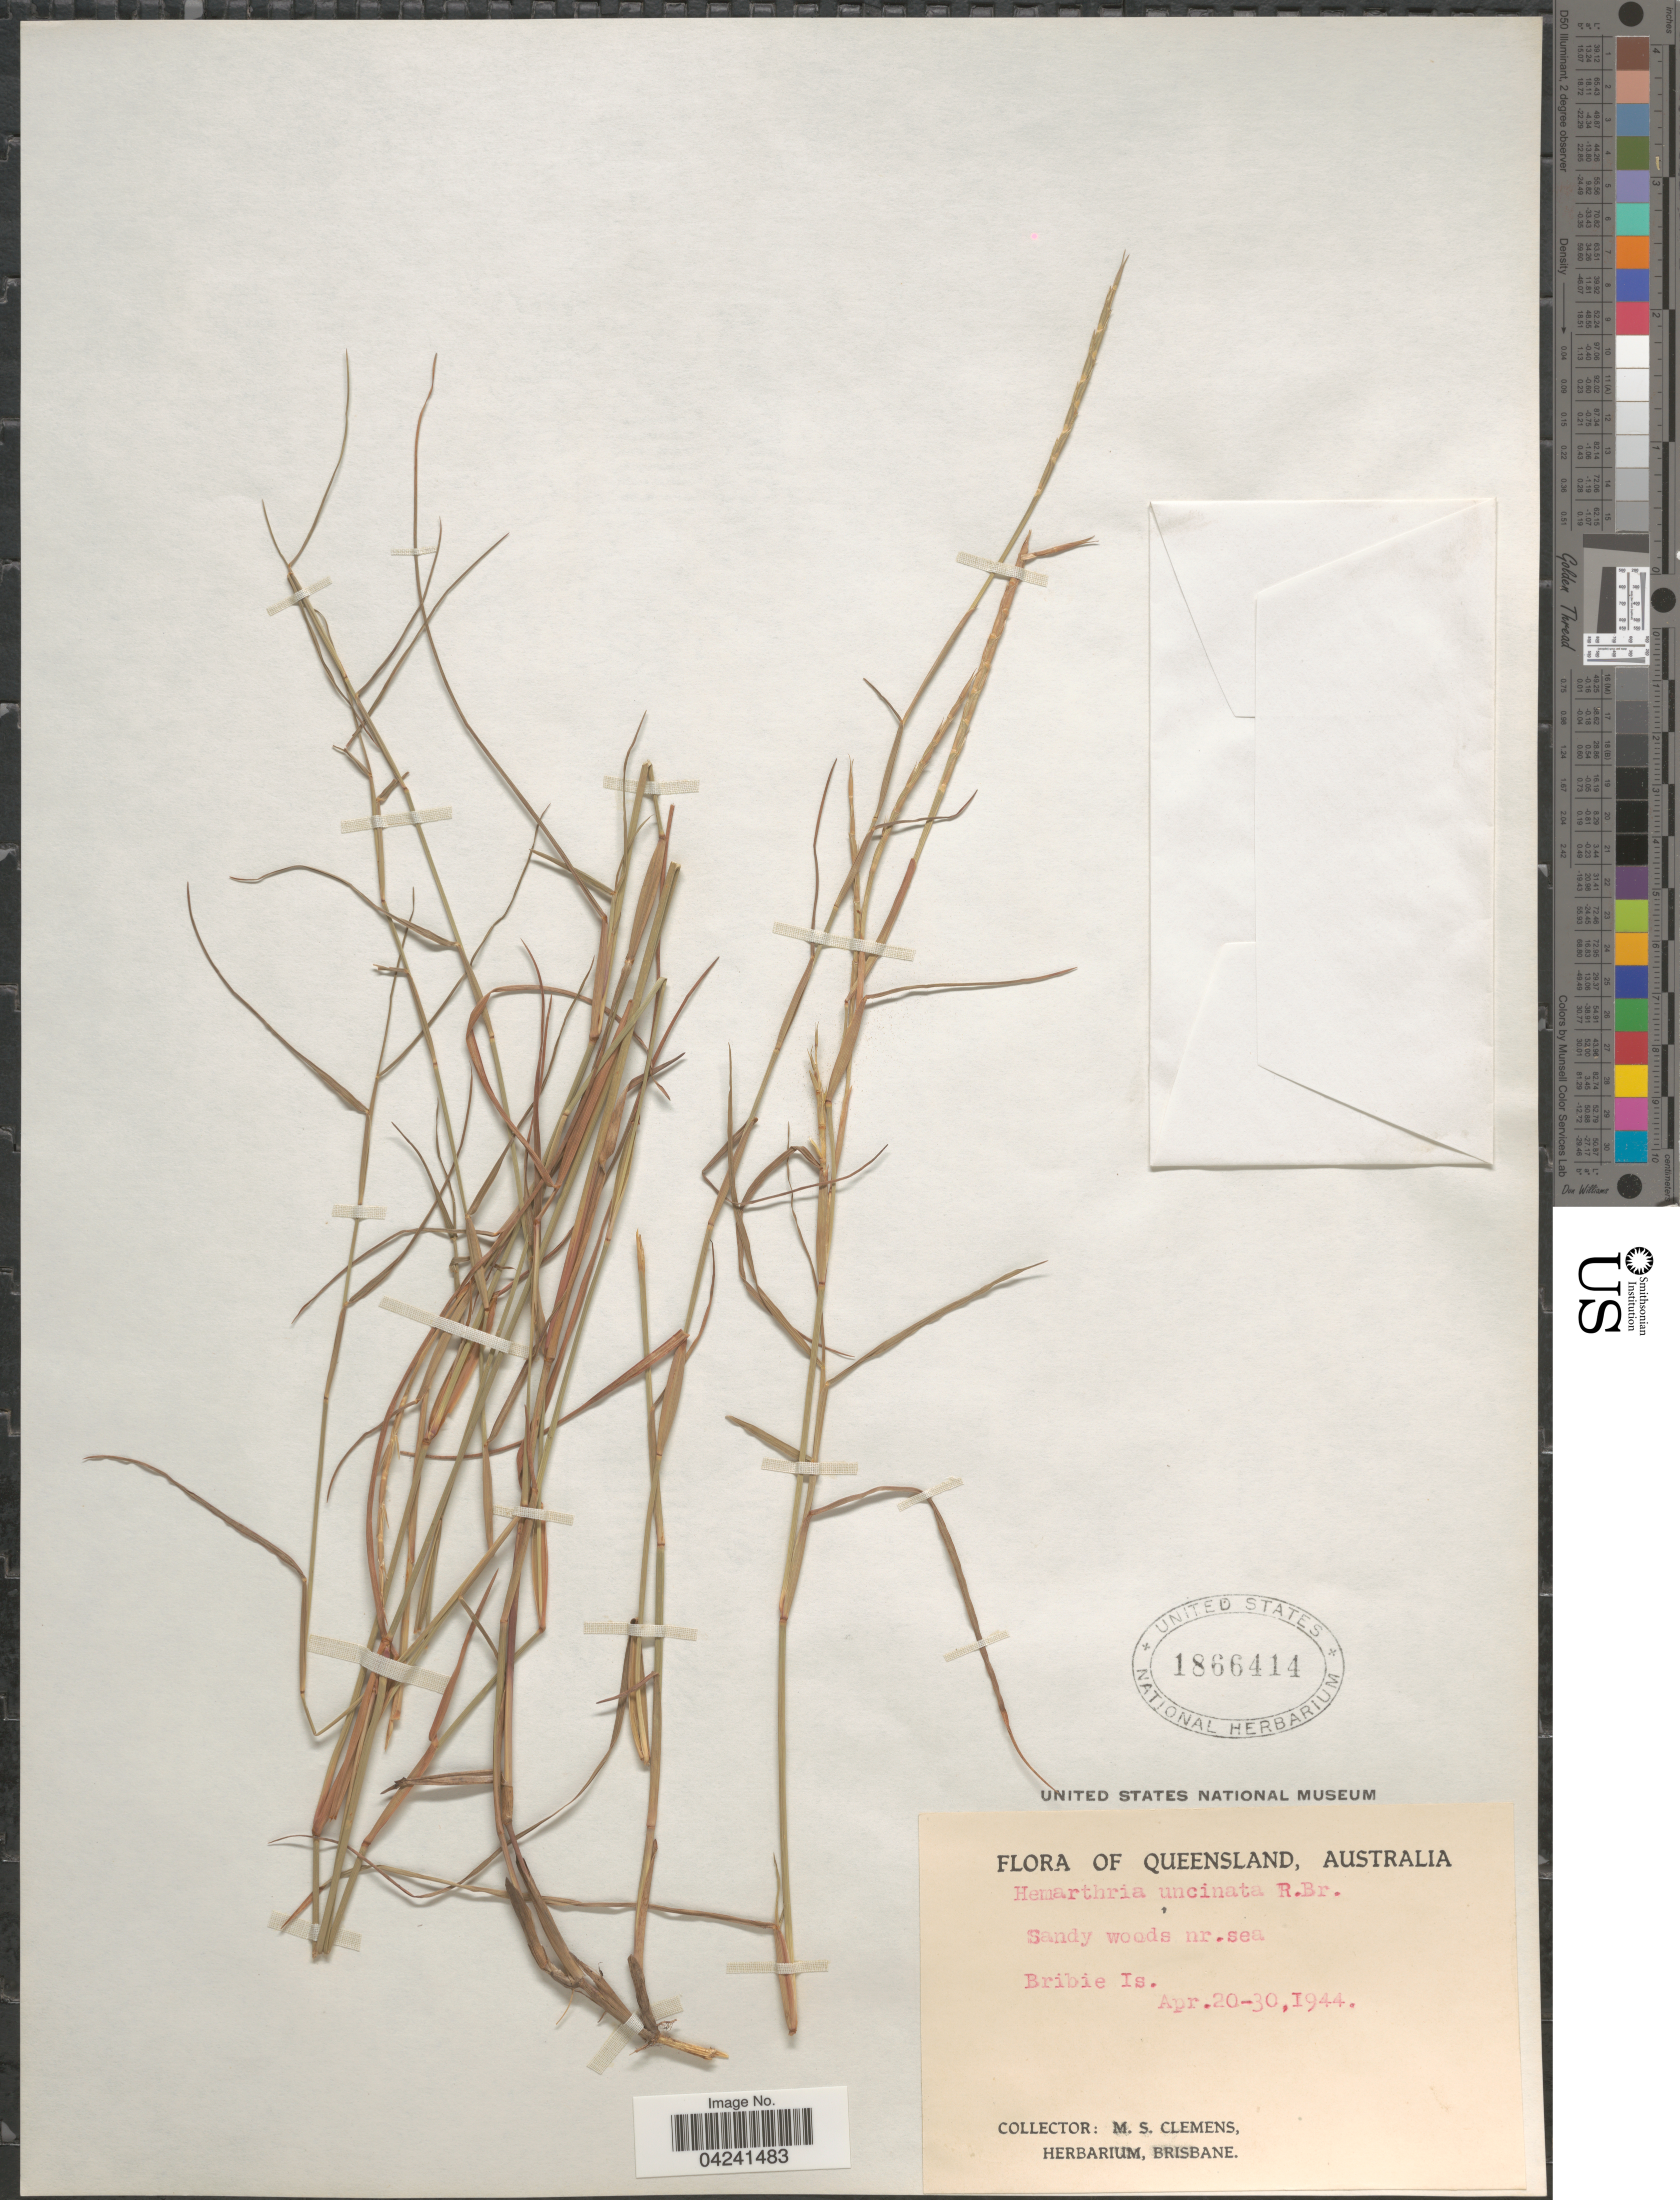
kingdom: Plantae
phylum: Tracheophyta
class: Liliopsida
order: Poales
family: Poaceae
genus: Hemarthria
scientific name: Hemarthria altissima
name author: (Poir.) Stapf & C. E. Hubb.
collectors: M. S. Clemens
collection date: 1944-04-20/1944-04-30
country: Australia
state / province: Queensland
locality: Sandy woods nr. sea. Bribie Is.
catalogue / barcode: US 1866414